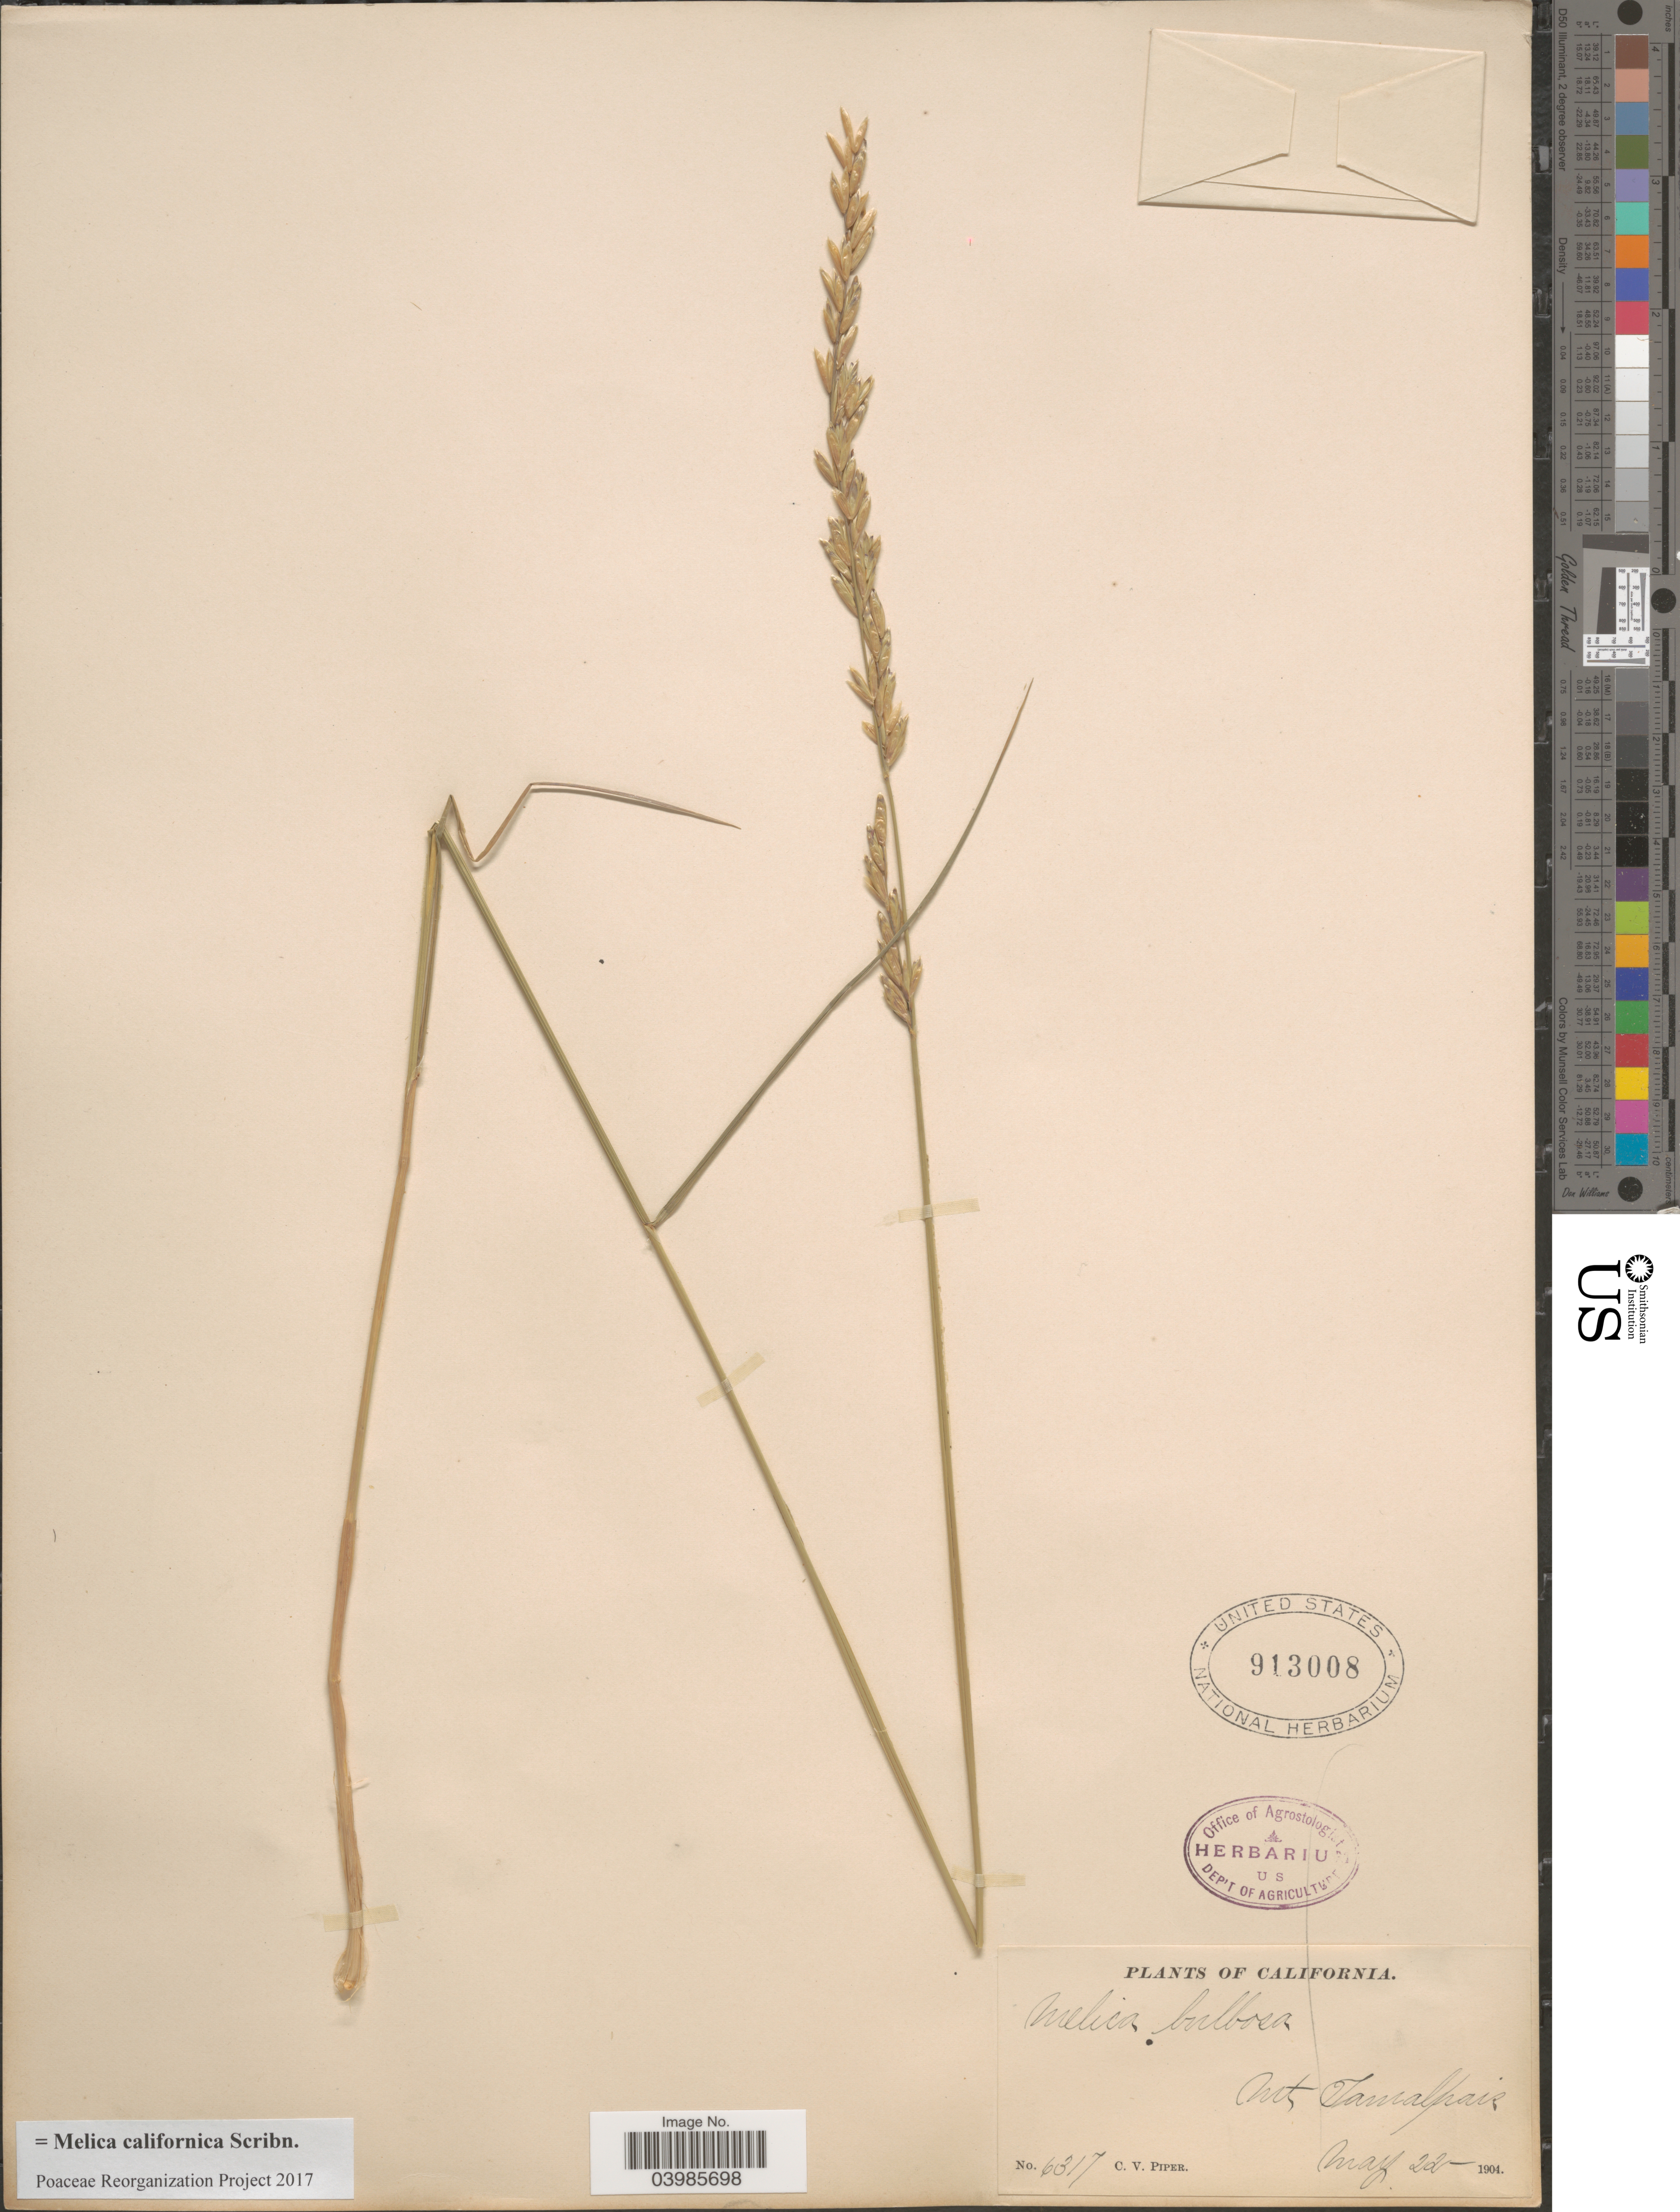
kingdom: Plantae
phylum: Tracheophyta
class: Liliopsida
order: Poales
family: Poaceae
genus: Melica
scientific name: Melica californica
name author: Scribn.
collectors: C. V. Piper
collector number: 6317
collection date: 1904-05-22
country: United States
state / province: California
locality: Mt Tamalpais.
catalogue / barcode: US 913008